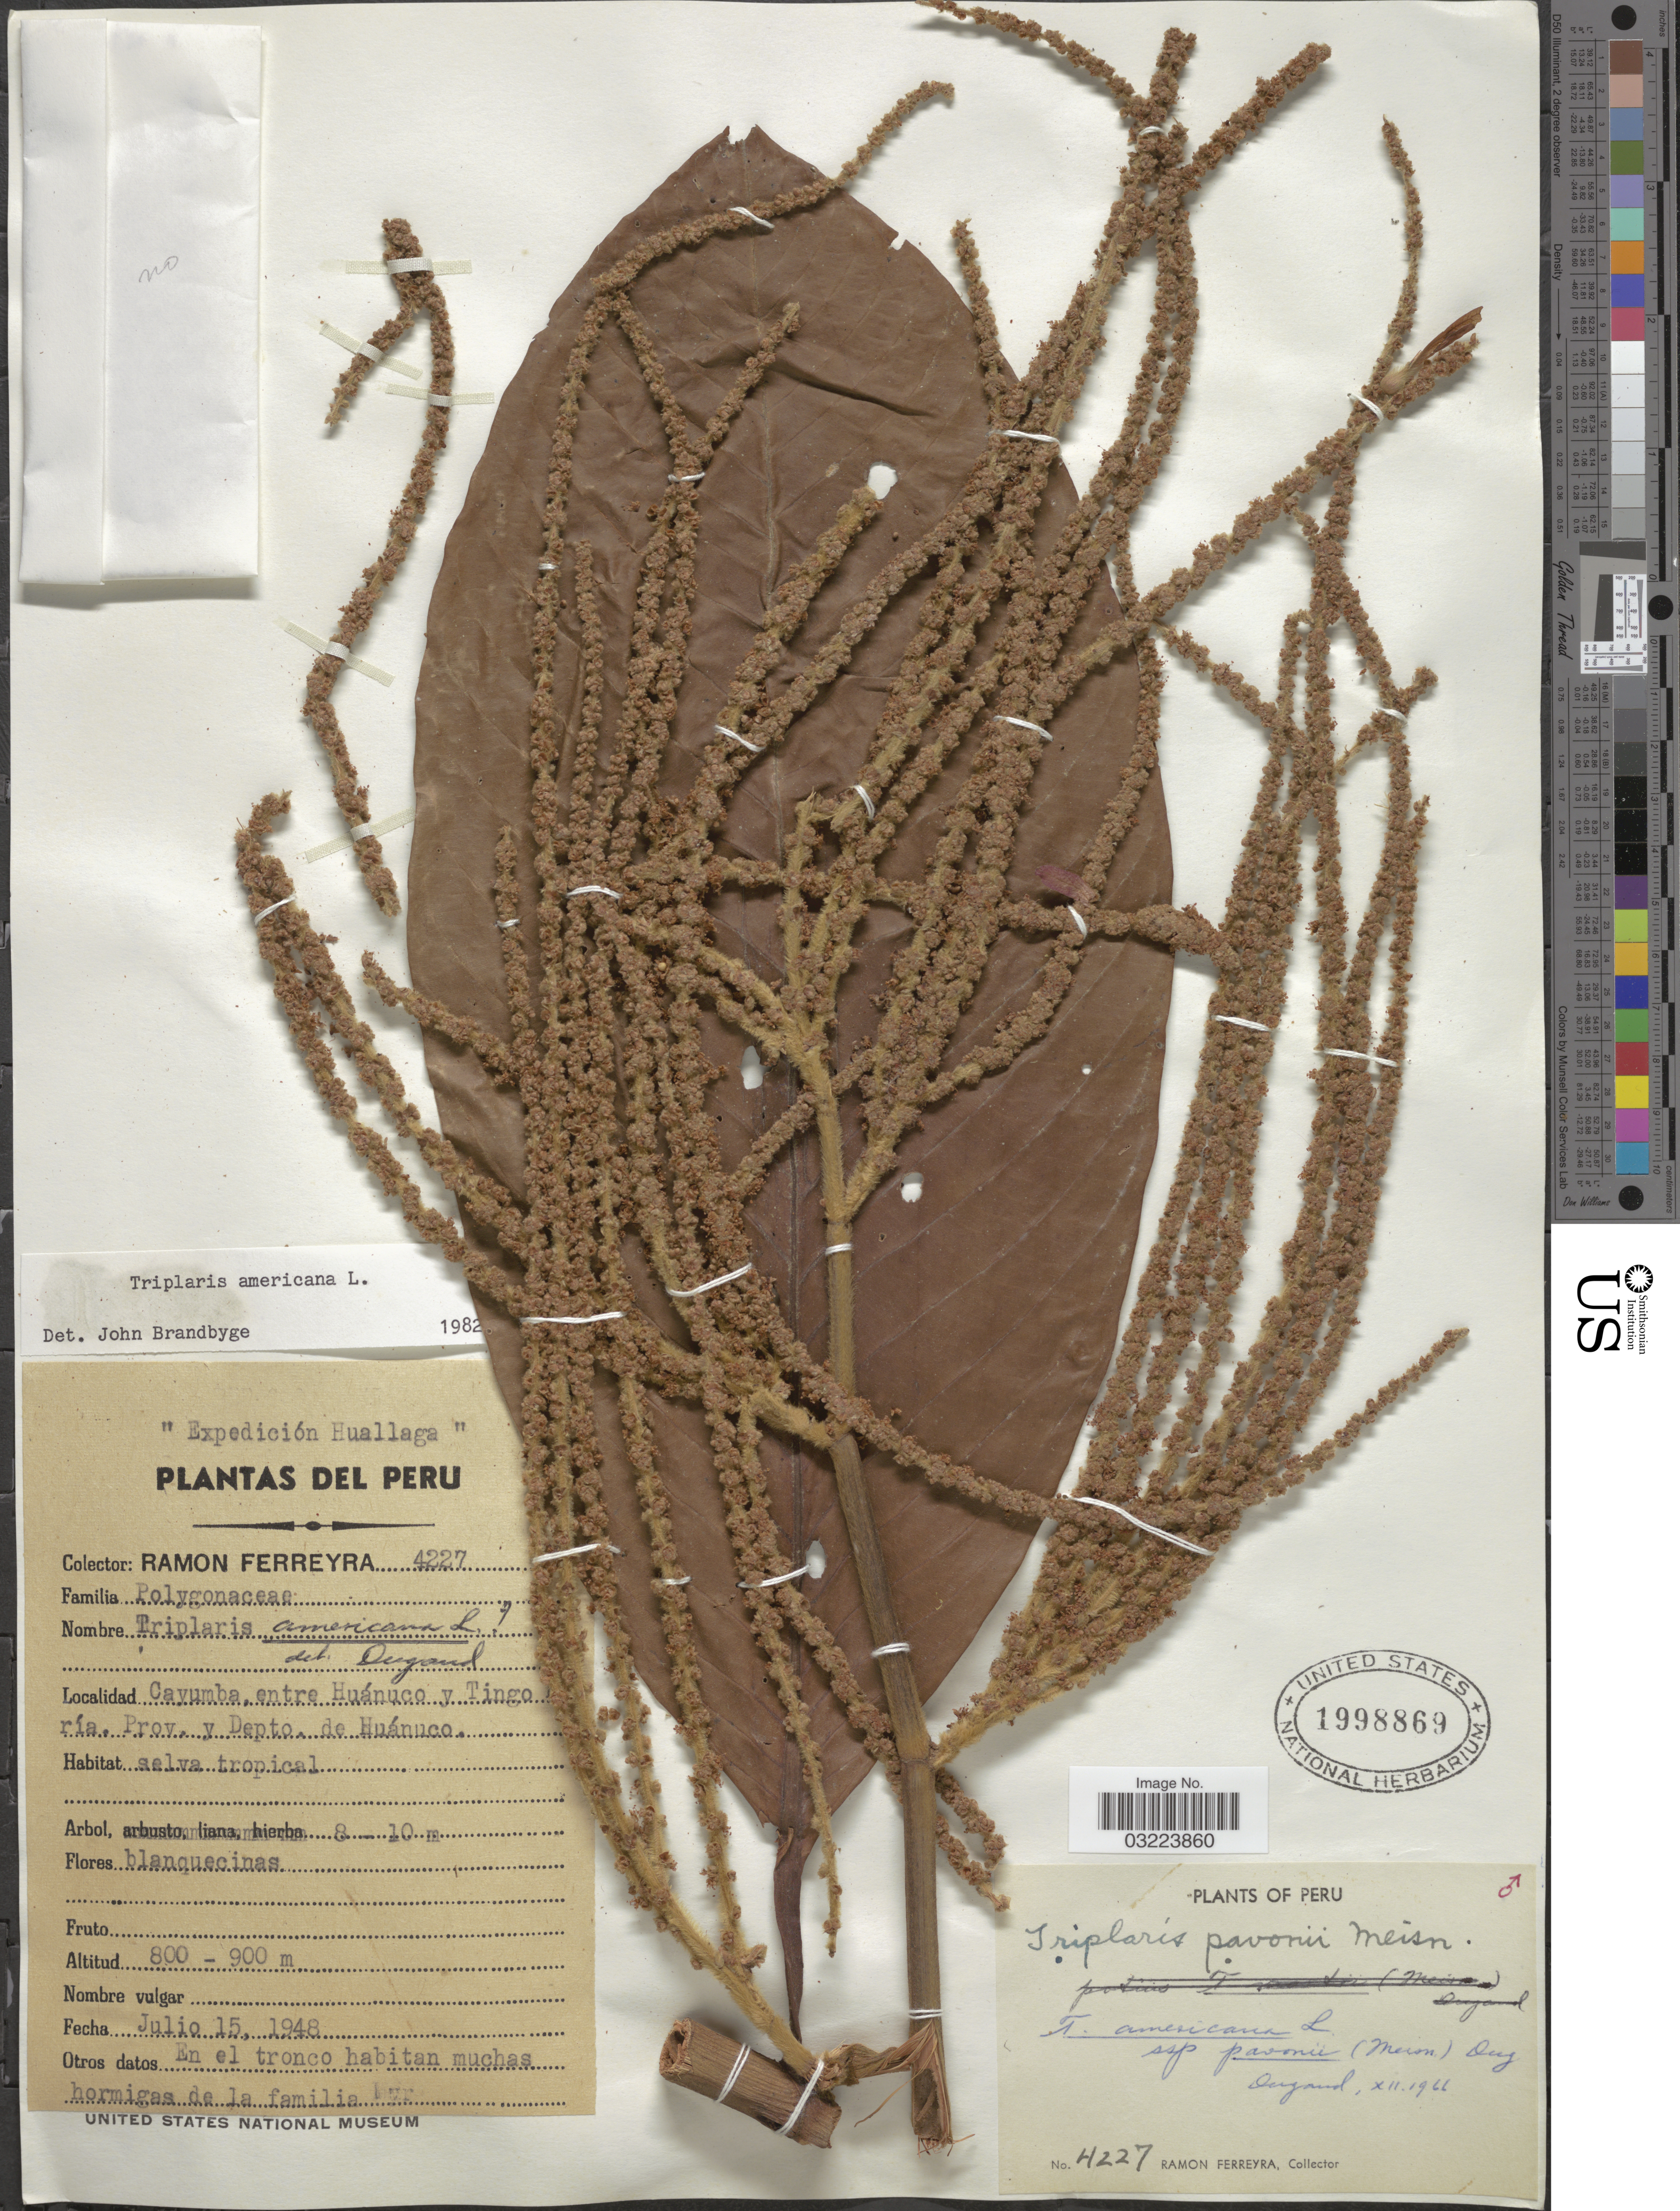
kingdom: Plantae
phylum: Tracheophyta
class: Magnoliopsida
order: Caryophyllales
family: Polygonaceae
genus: Triplaris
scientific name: Triplaris americana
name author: L.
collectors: R. A. Ferreyra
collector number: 4227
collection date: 1948-07-15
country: Peru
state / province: Huánuco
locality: Cayumba entre Huánuco y Tingo María. Prov y Depto de Huánuco.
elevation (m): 800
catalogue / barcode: US 1998869